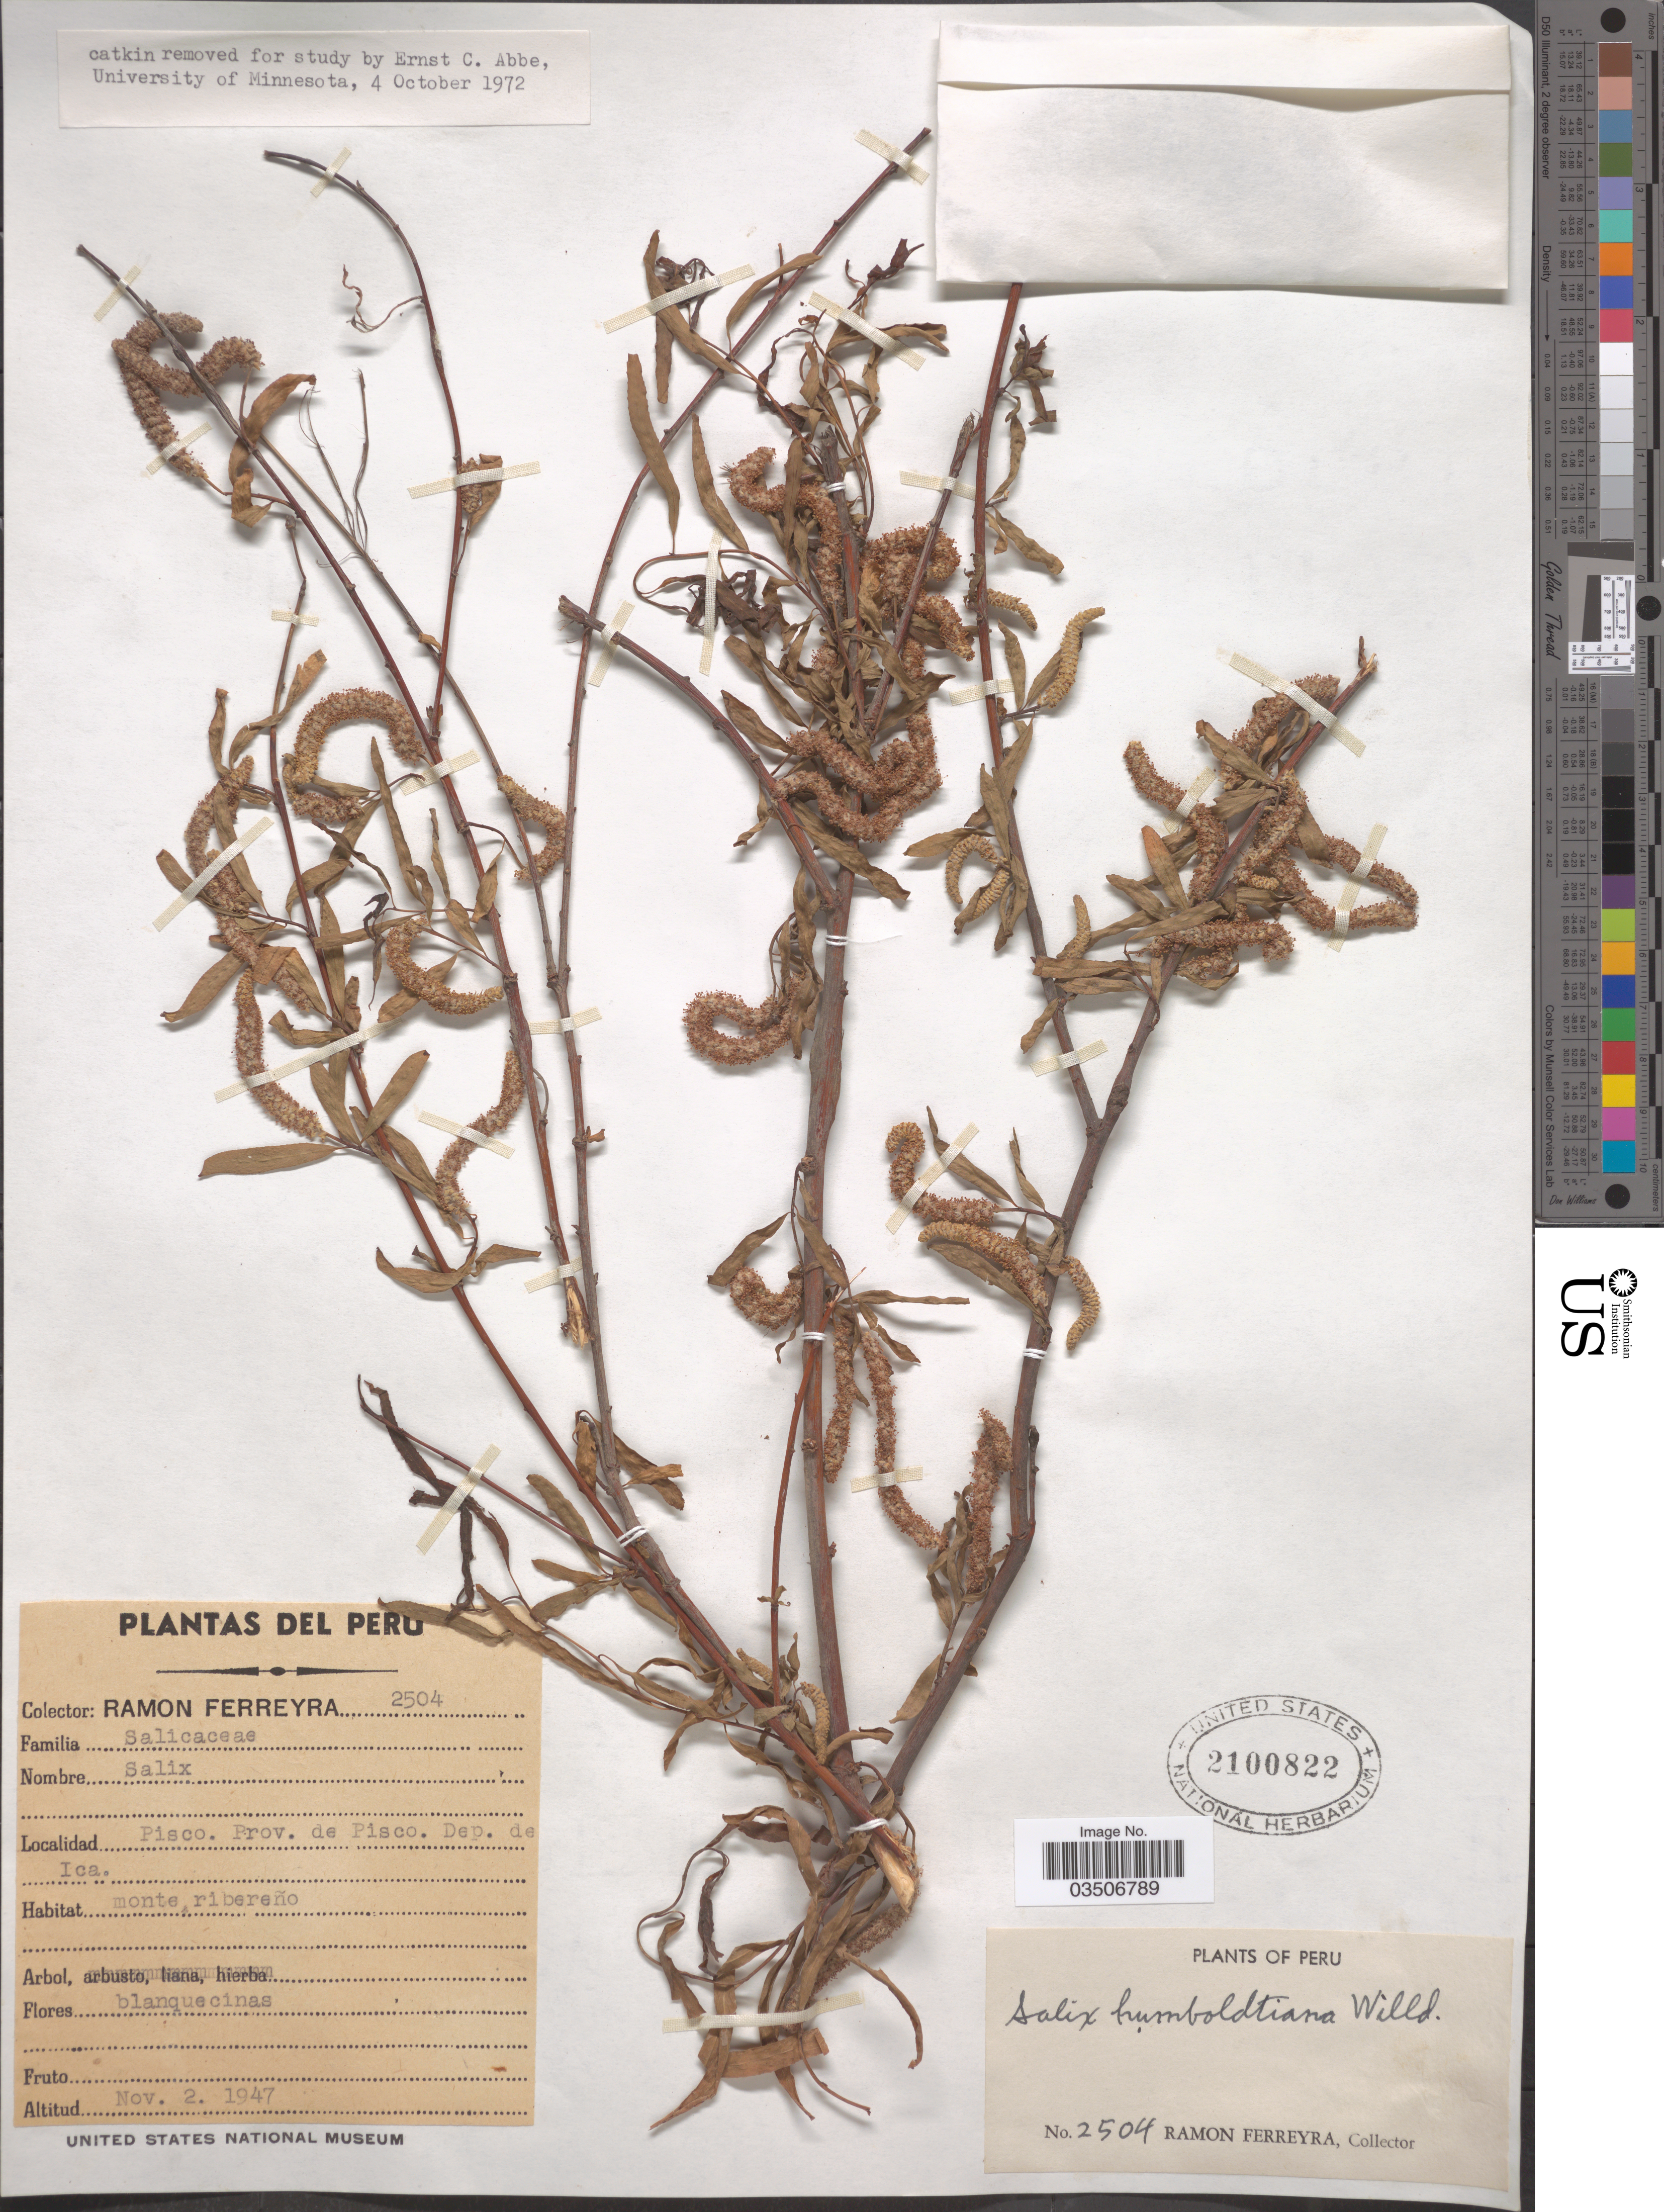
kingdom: Plantae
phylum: Tracheophyta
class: Magnoliopsida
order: Malpighiales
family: Salicaceae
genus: Salix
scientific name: Salix humboldtiana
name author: Willd.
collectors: R. A. Ferreyra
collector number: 2504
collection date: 1947-11-02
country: Peru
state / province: Ica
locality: Pisco. Prov. de Pisco. Dep. de Ica. monte ribereño.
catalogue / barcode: US 2100822